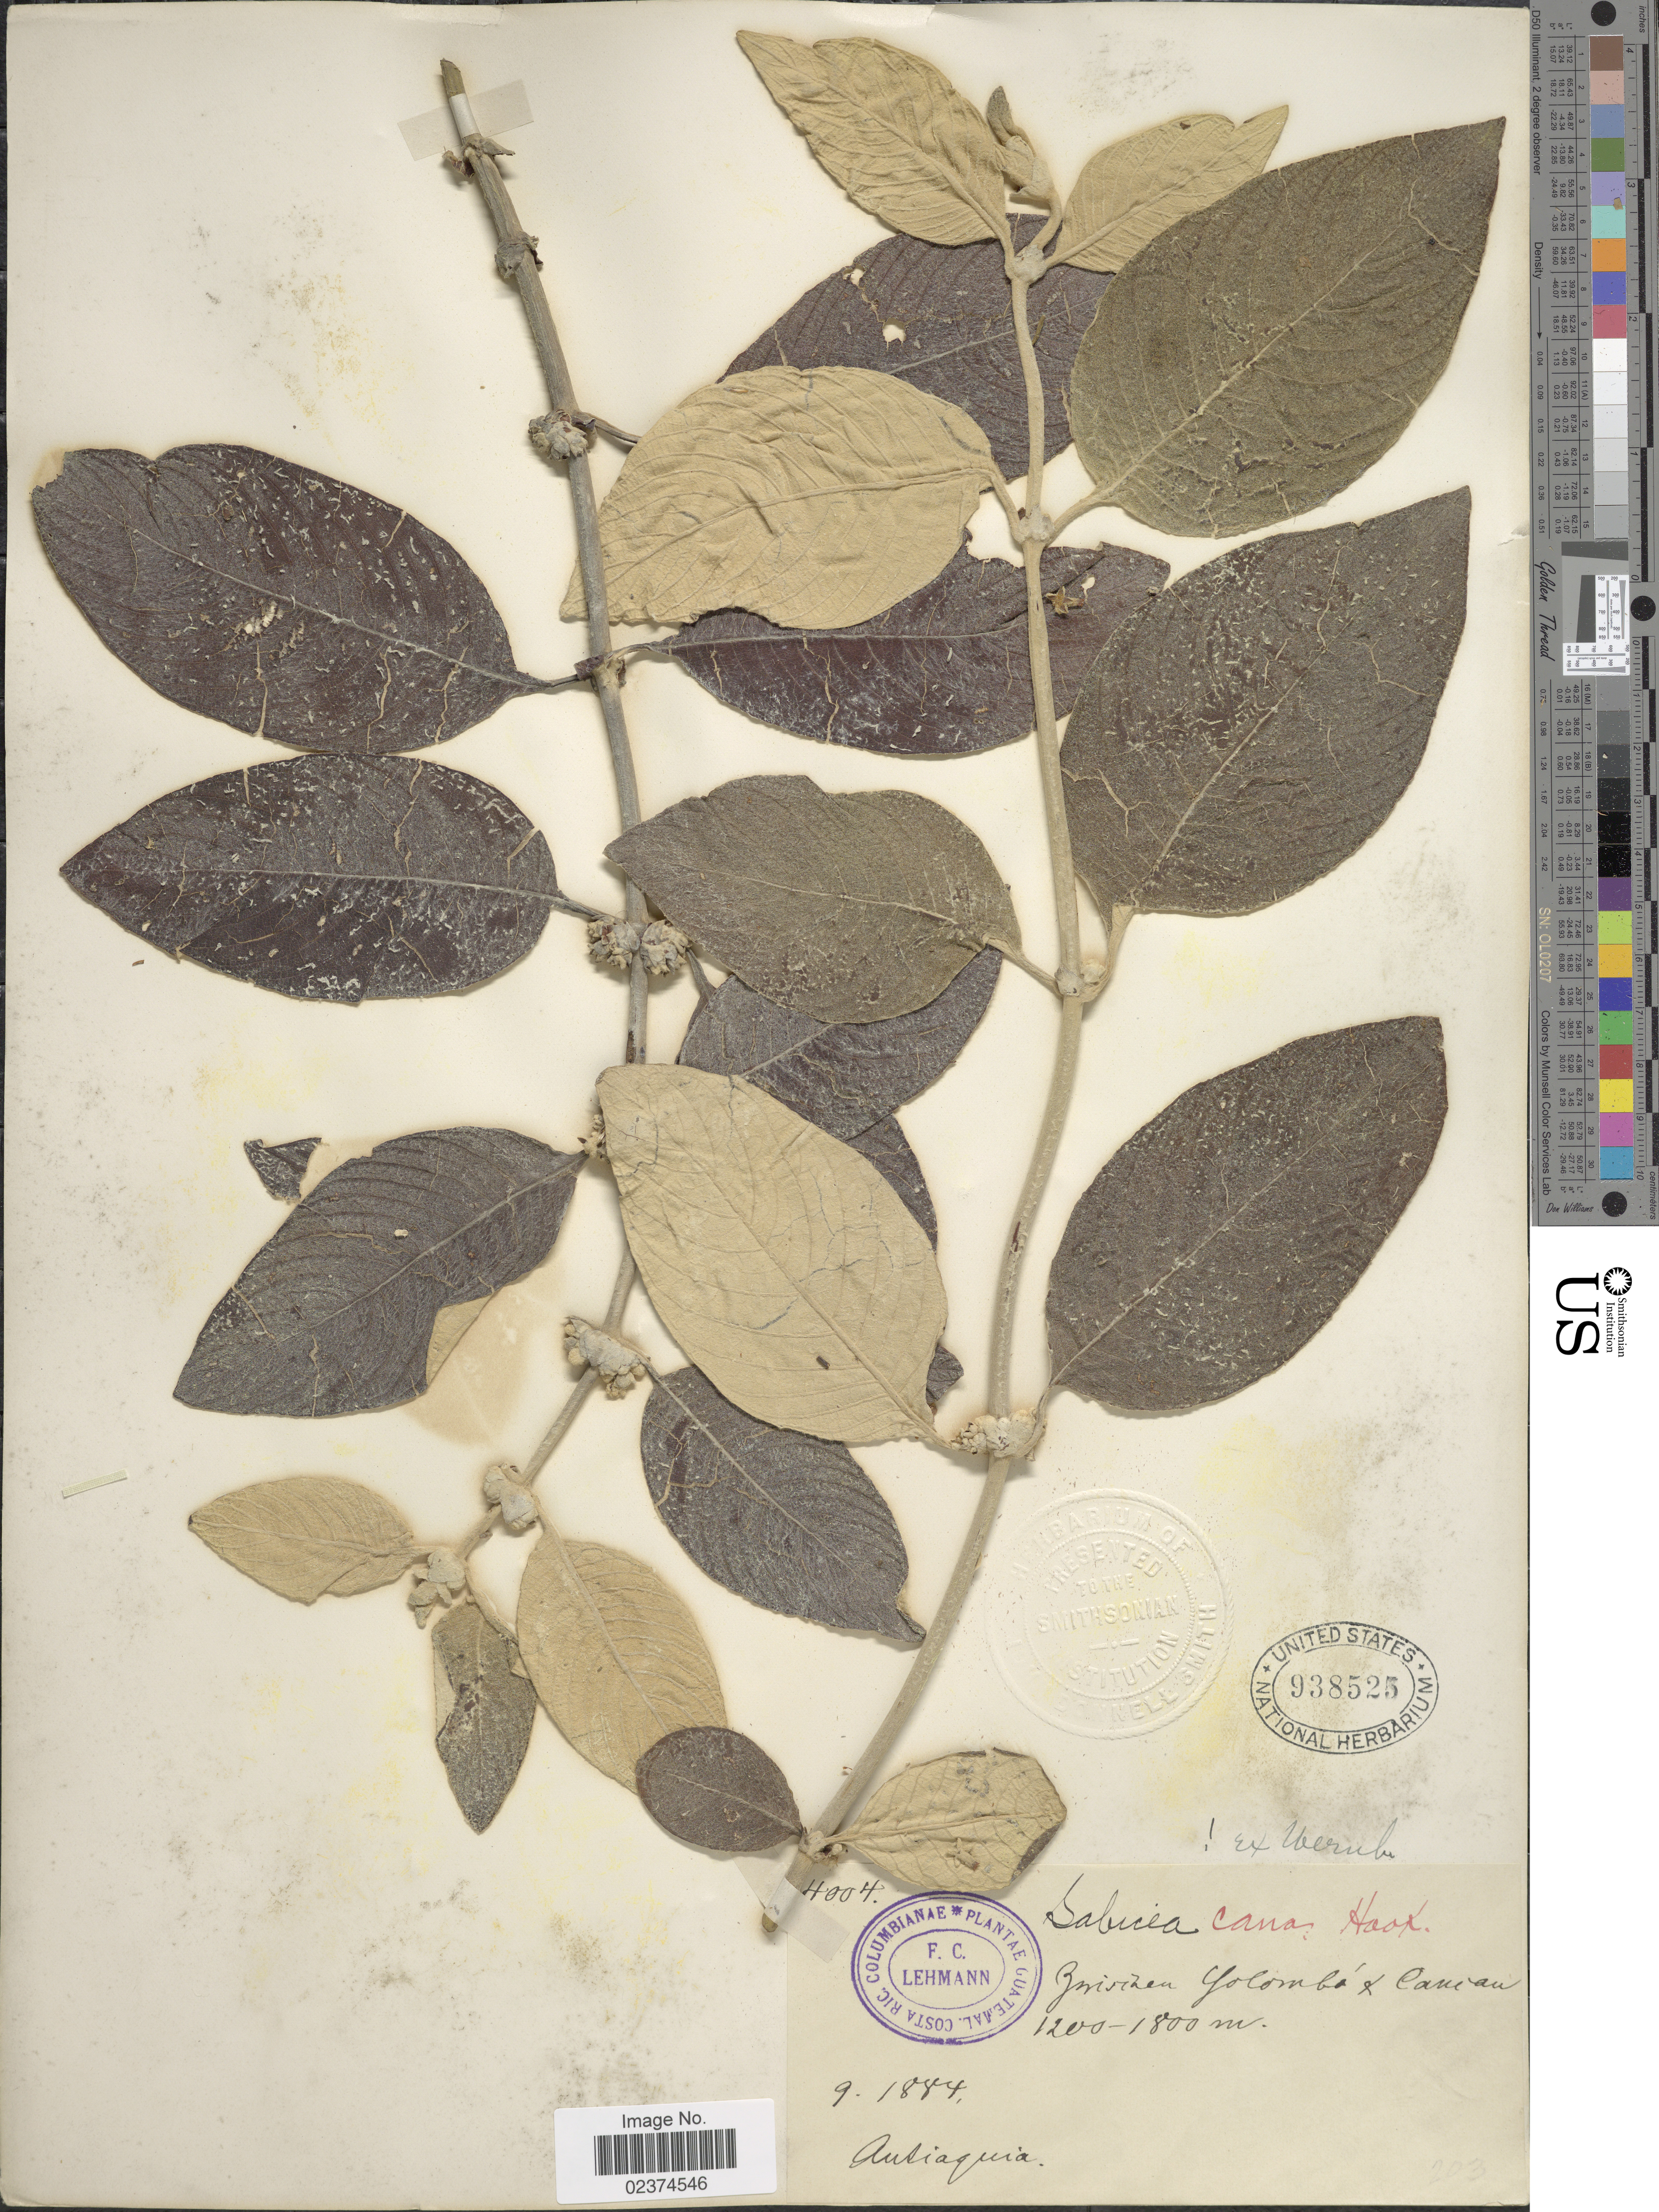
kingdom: Plantae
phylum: Tracheophyta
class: Magnoliopsida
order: Gentianales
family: Rubiaceae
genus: Sabicea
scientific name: Sabicea cana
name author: Hook. f.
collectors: F. C. Lehmann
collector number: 4004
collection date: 1884-09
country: Colombia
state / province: Antioquia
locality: Zwischan Yolomba y Canican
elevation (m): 1200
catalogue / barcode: US 938525